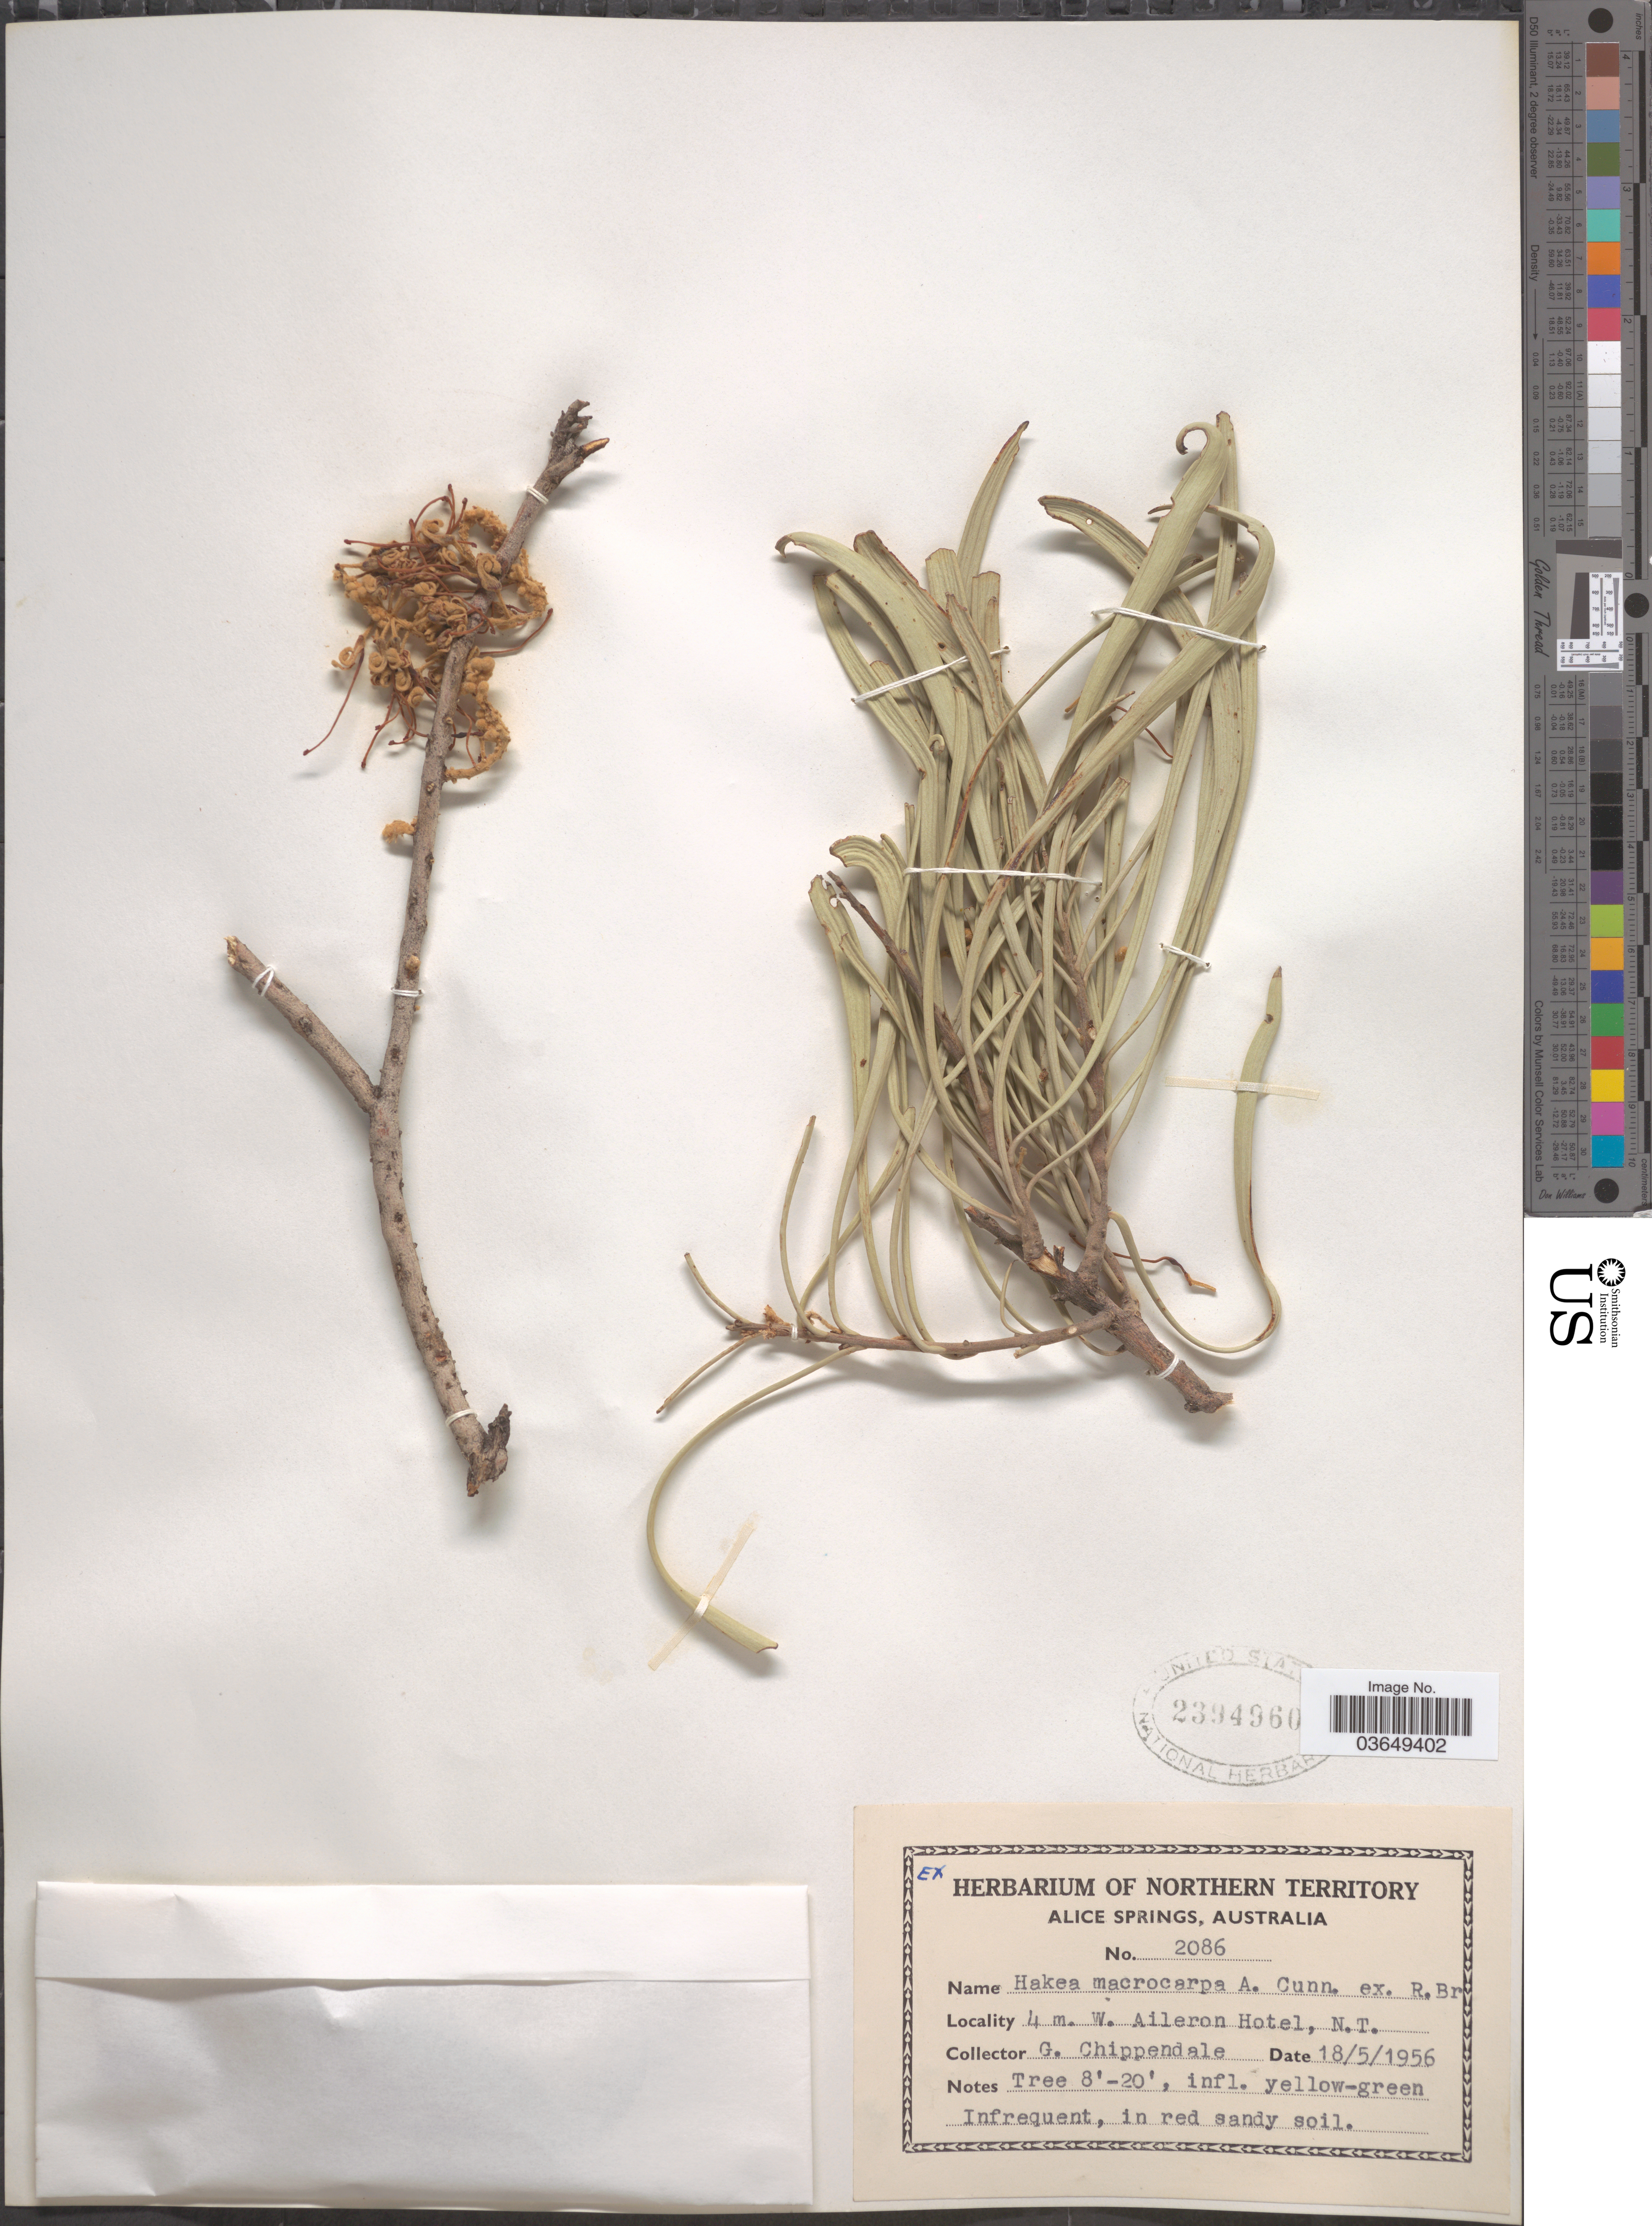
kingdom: Plantae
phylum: Tracheophyta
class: Magnoliopsida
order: Proteales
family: Proteaceae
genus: Hakea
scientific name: Hakea macrocarpa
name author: A. Cunn. ex R. Br.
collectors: G. Chippendale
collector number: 2086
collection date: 1956-05-18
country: Australia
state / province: Northern Territory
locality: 4 m. W. Aileron Hotel, N. T.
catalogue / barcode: US 2394960